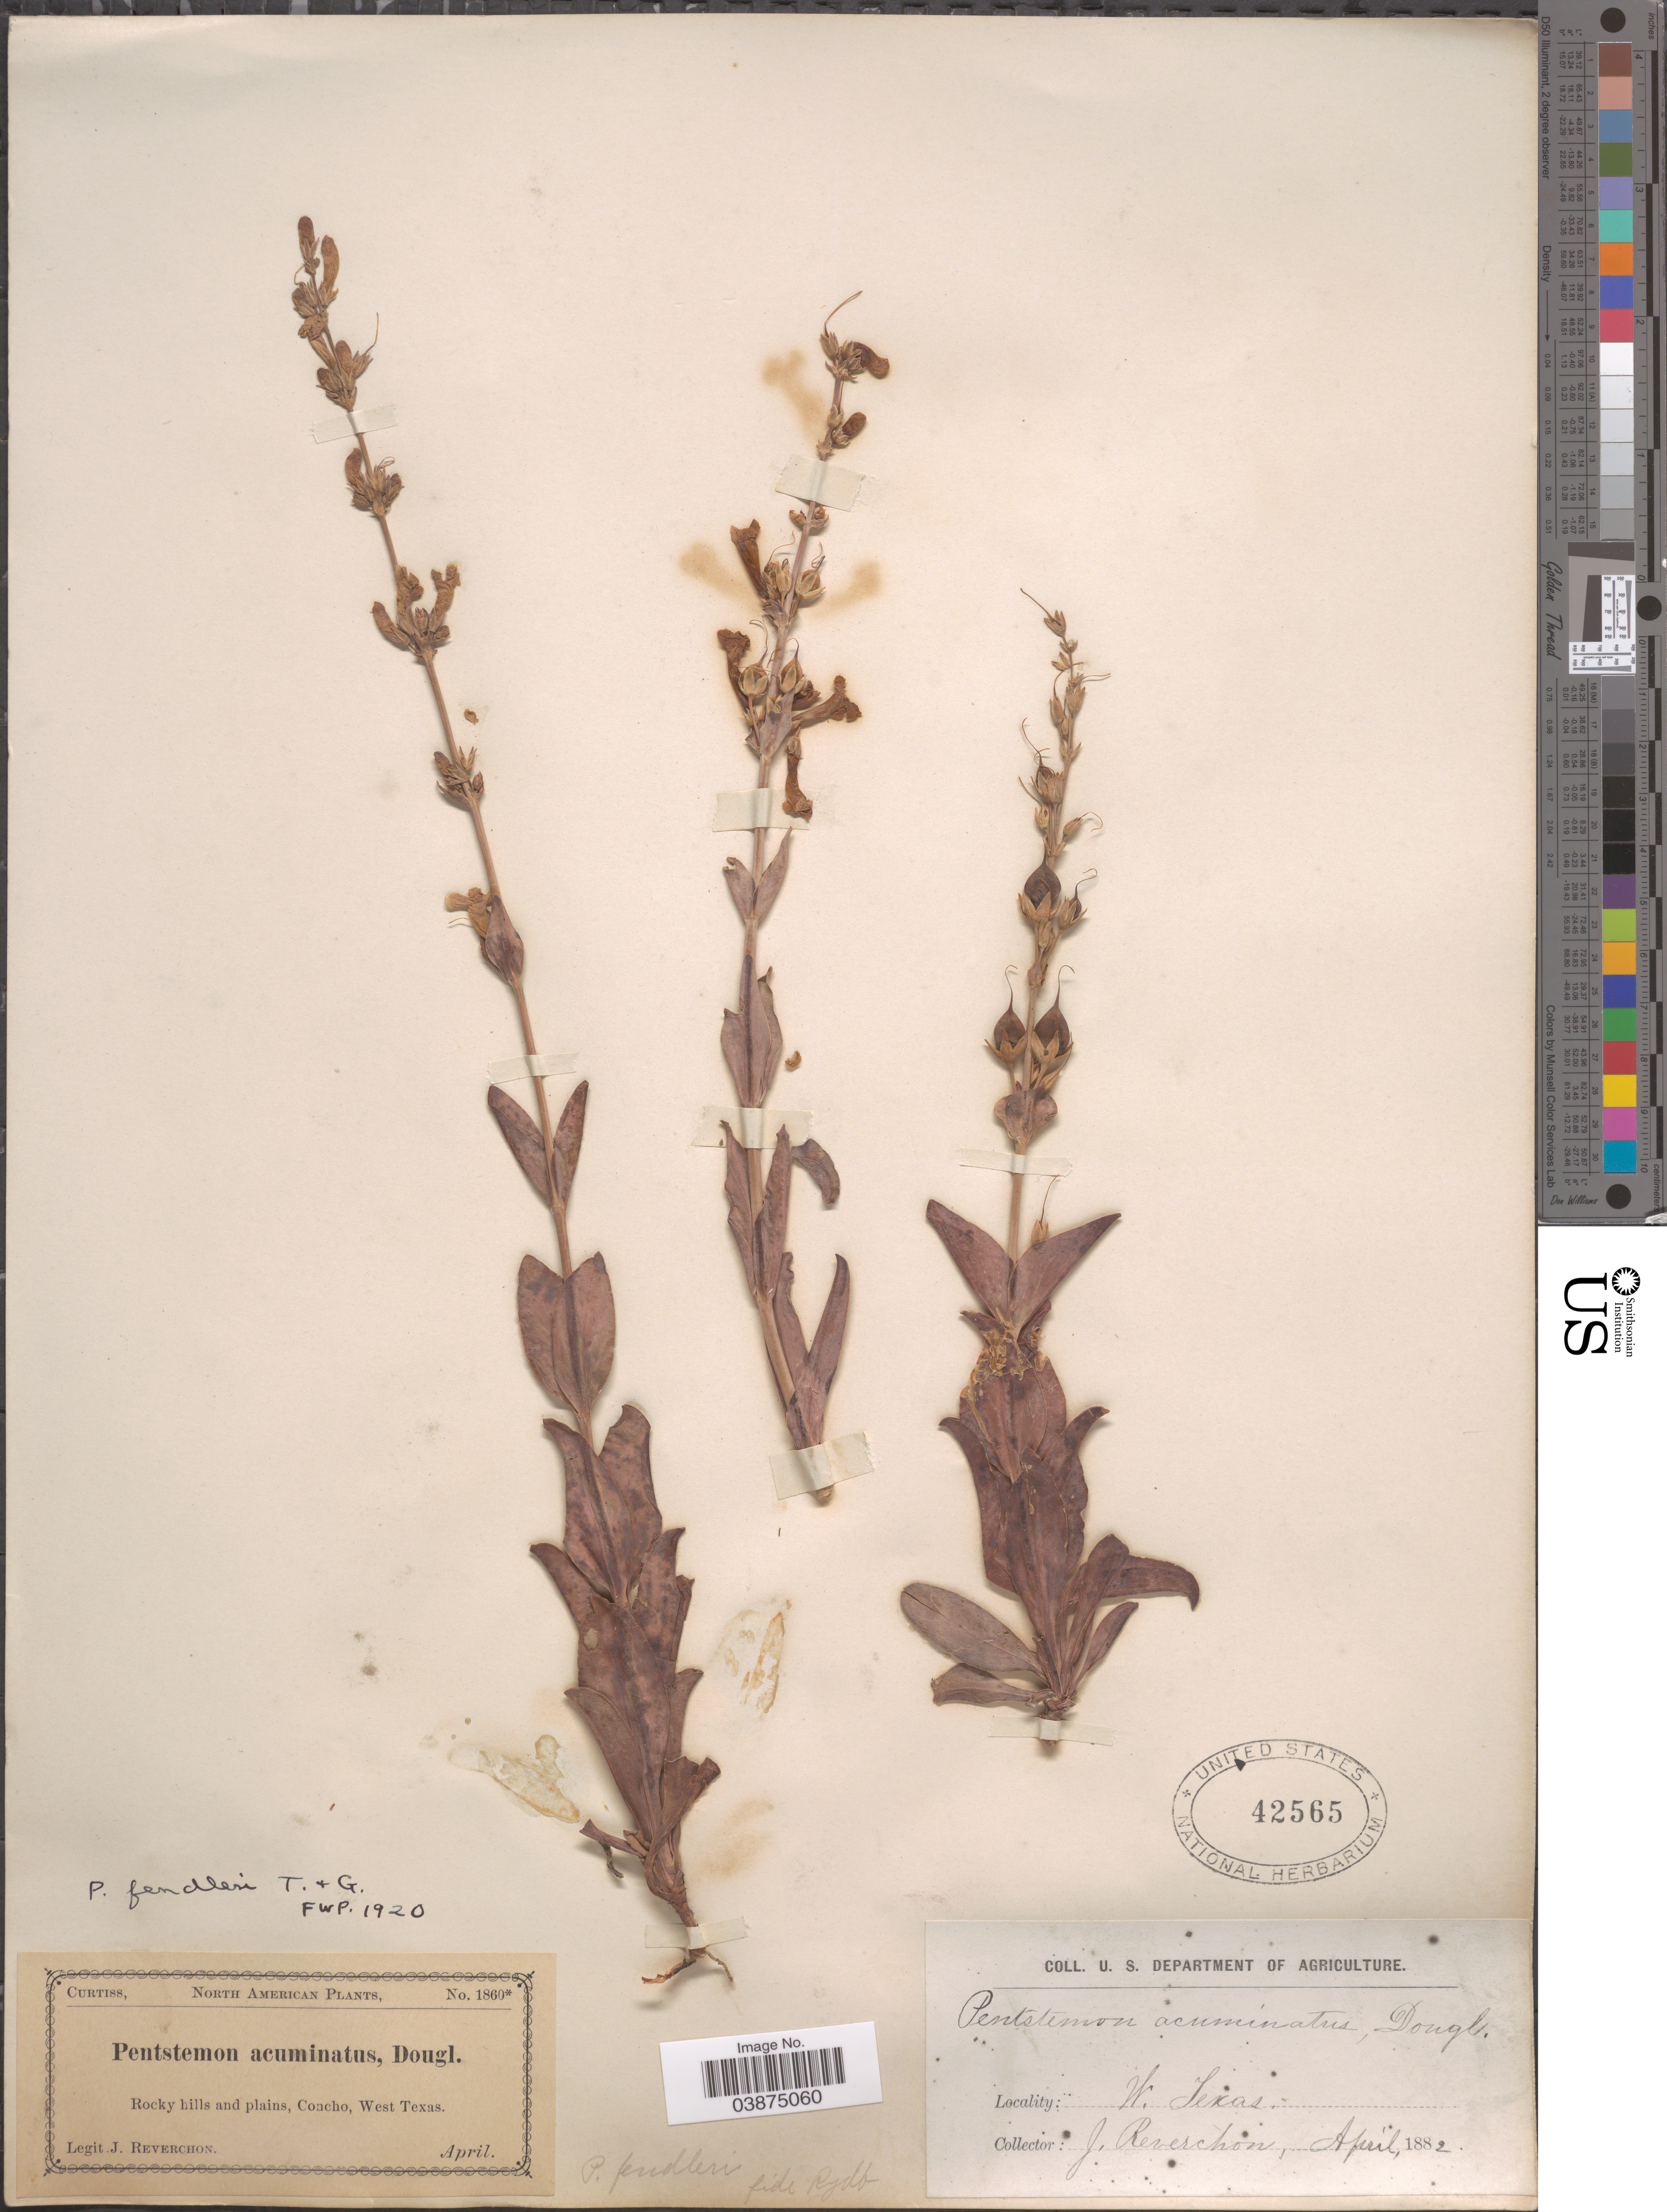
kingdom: Plantae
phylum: Tracheophyta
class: Magnoliopsida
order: Lamiales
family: Plantaginaceae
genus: Penstemon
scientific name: Penstemon fendleri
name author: Torr. & A. Gray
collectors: J. Reverchon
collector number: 1860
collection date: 1882-04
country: United States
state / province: Texas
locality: Concho, West Texas.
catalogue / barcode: US 42565